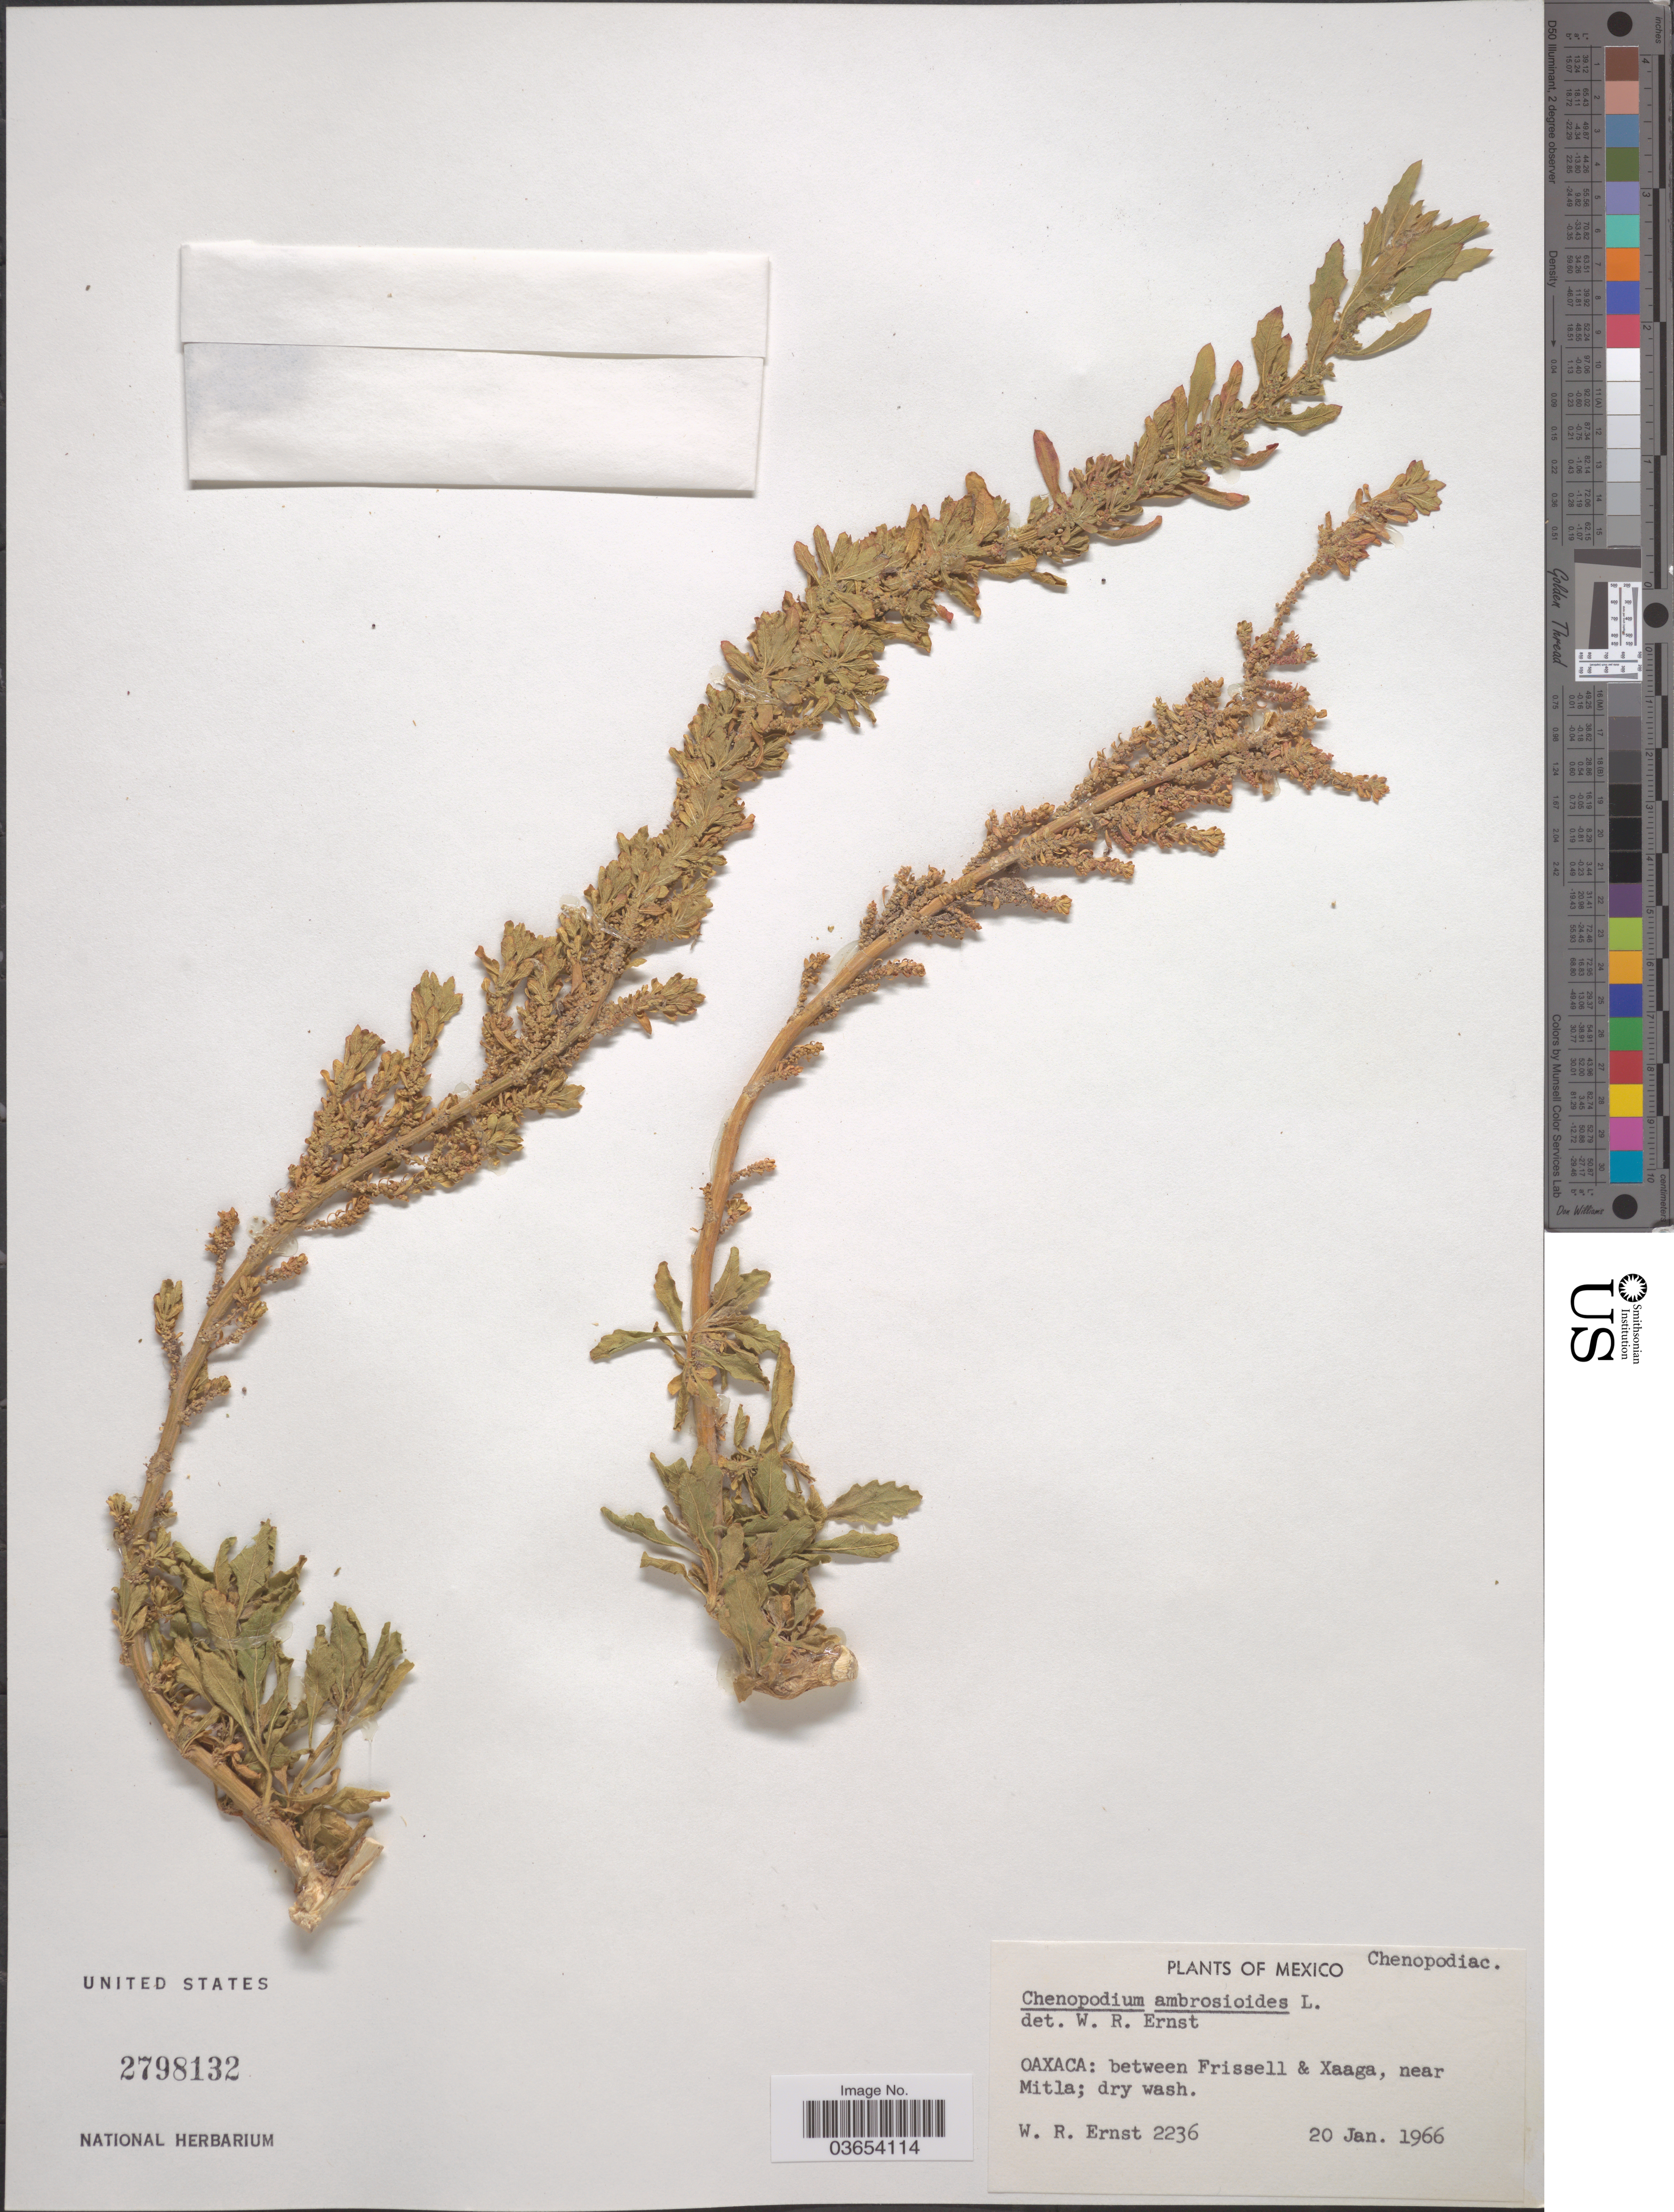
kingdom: Plantae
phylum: Tracheophyta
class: Magnoliopsida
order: Caryophyllales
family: Amaranthaceae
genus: Chenopodium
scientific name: Chenopodium ambrosioides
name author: L.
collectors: W. R. Ernst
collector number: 2236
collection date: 1966-01-20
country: Mexico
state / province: Oaxaca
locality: Between Frissell & Xaaga, near Mitla.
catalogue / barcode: US 2798132